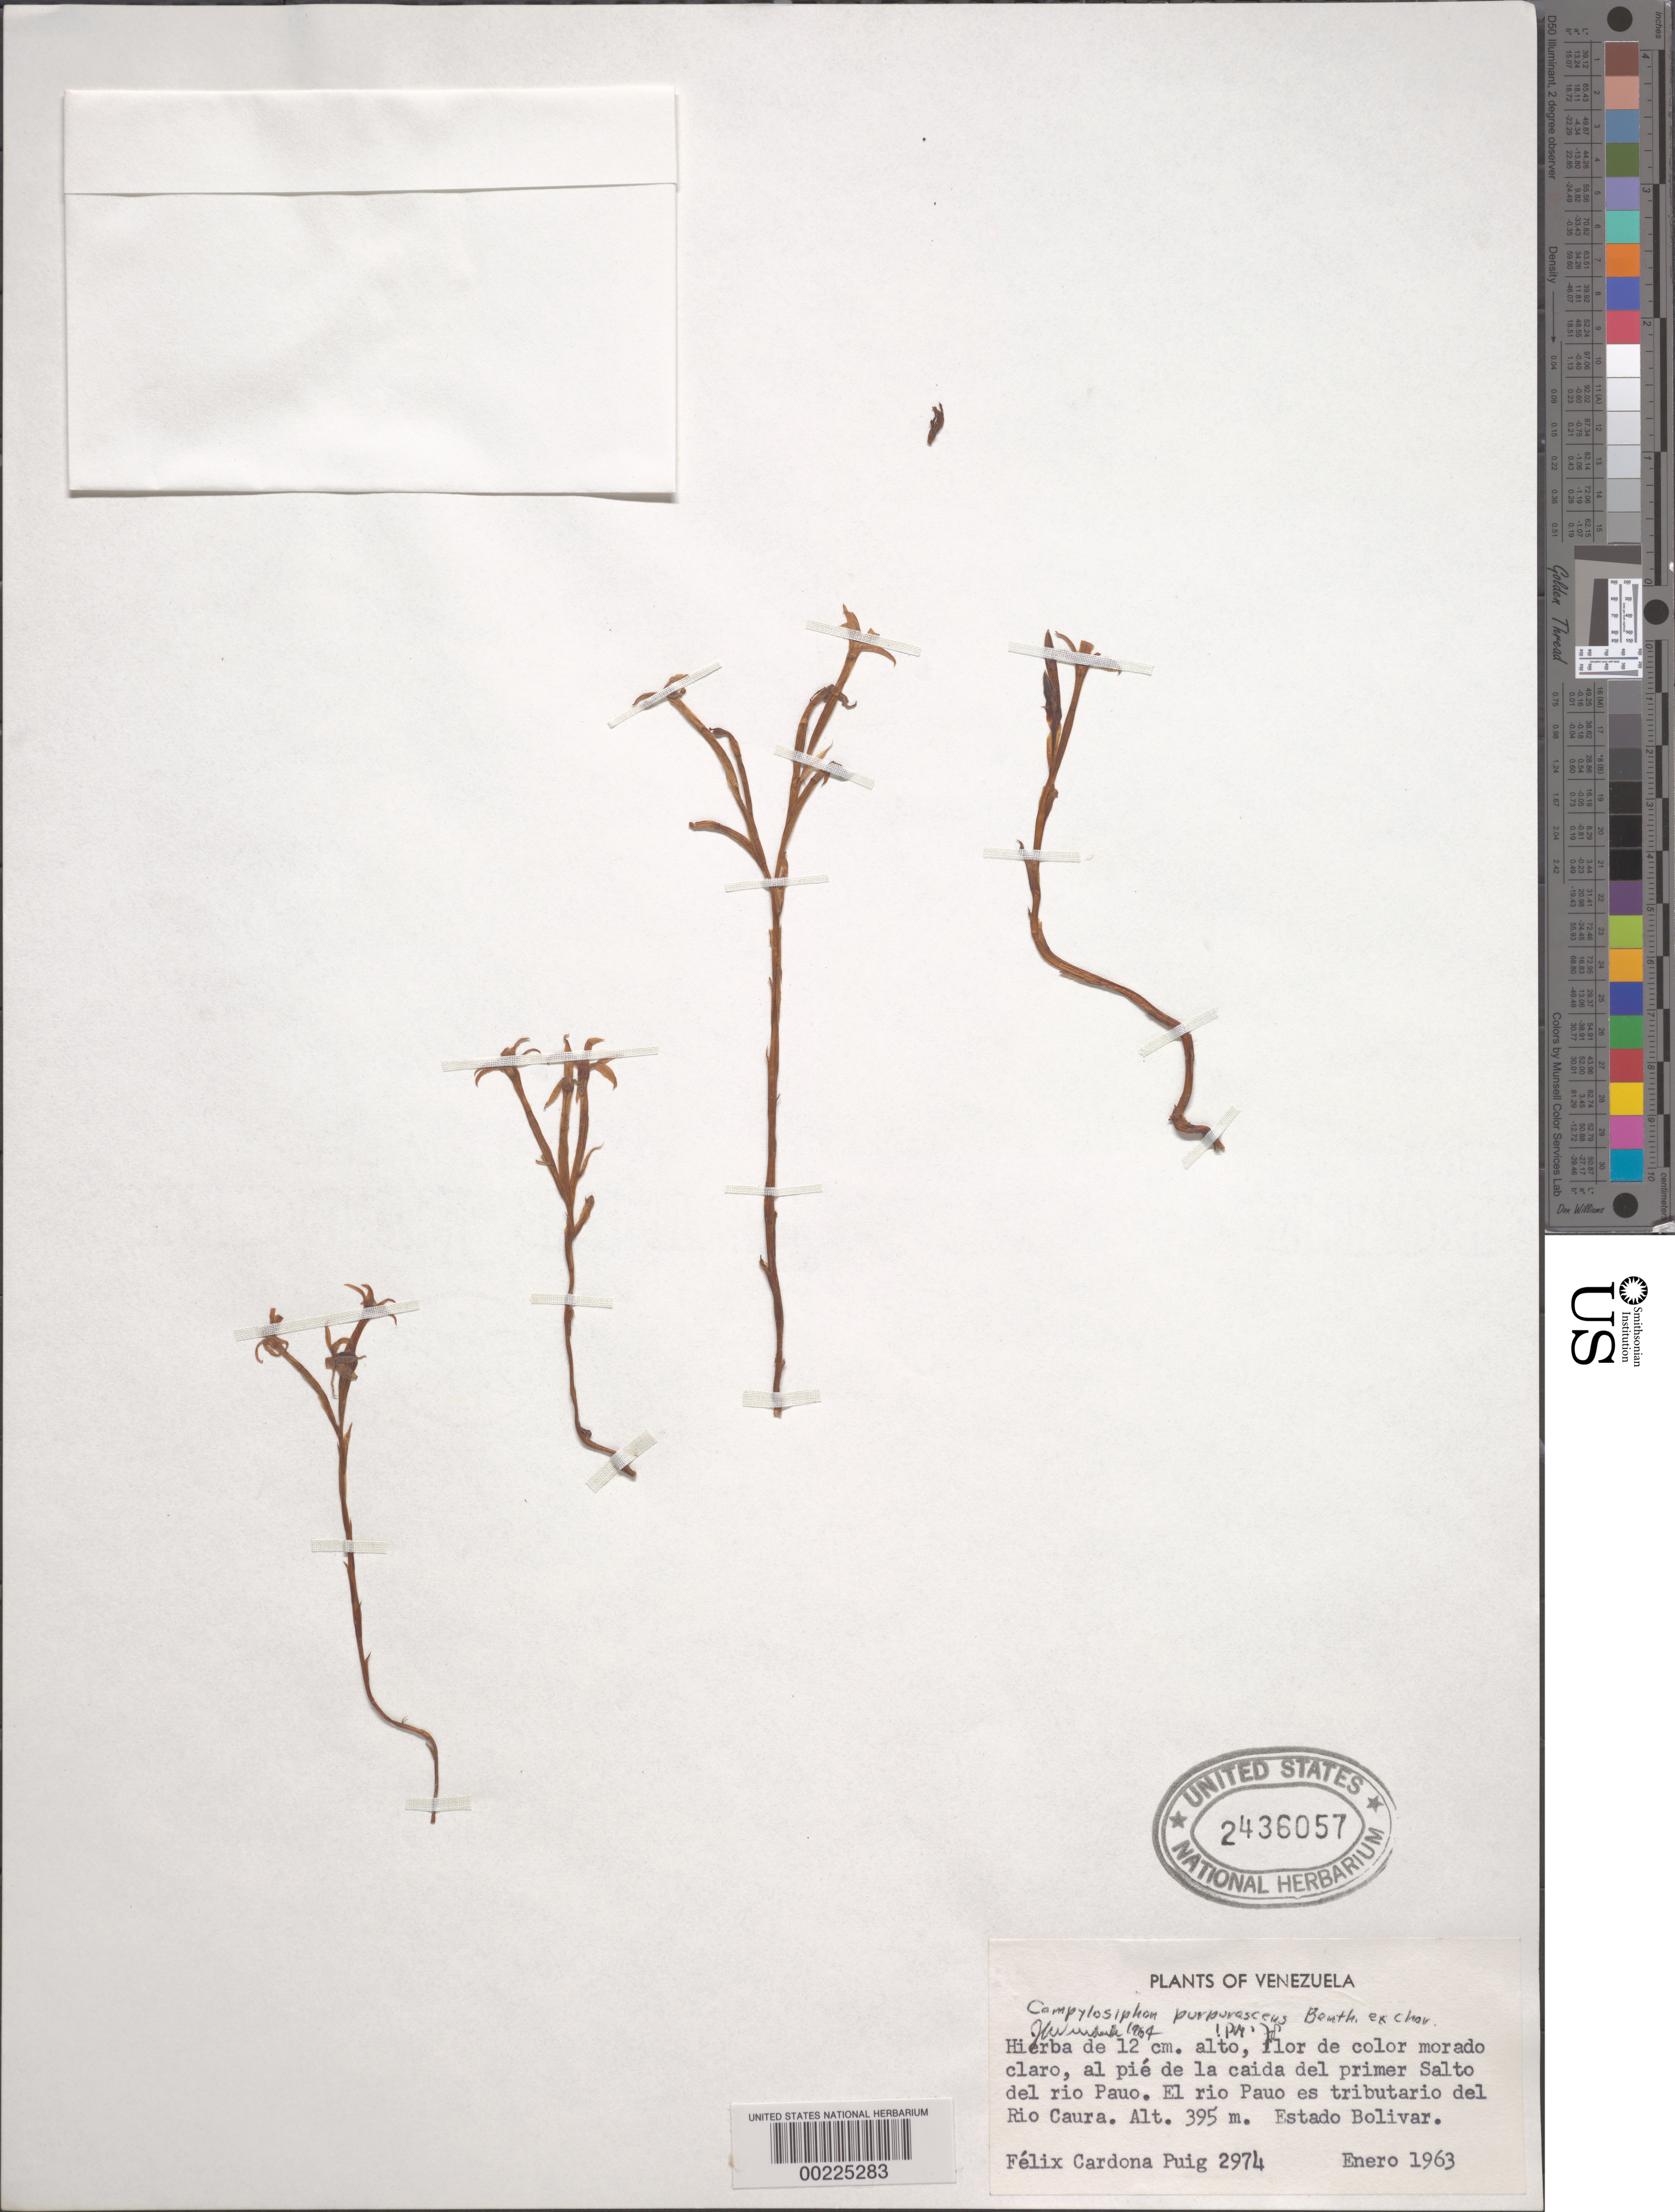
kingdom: Plantae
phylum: Tracheophyta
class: Liliopsida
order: Dioscoreales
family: Burmanniaceae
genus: Campylosiphon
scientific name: Campylosiphon purpurascens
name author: Benth.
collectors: F. Puig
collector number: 2974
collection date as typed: Jan 1963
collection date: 1963-01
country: Venezuela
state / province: Bolivar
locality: Salto, rio pauo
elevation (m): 395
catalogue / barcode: US 2436057